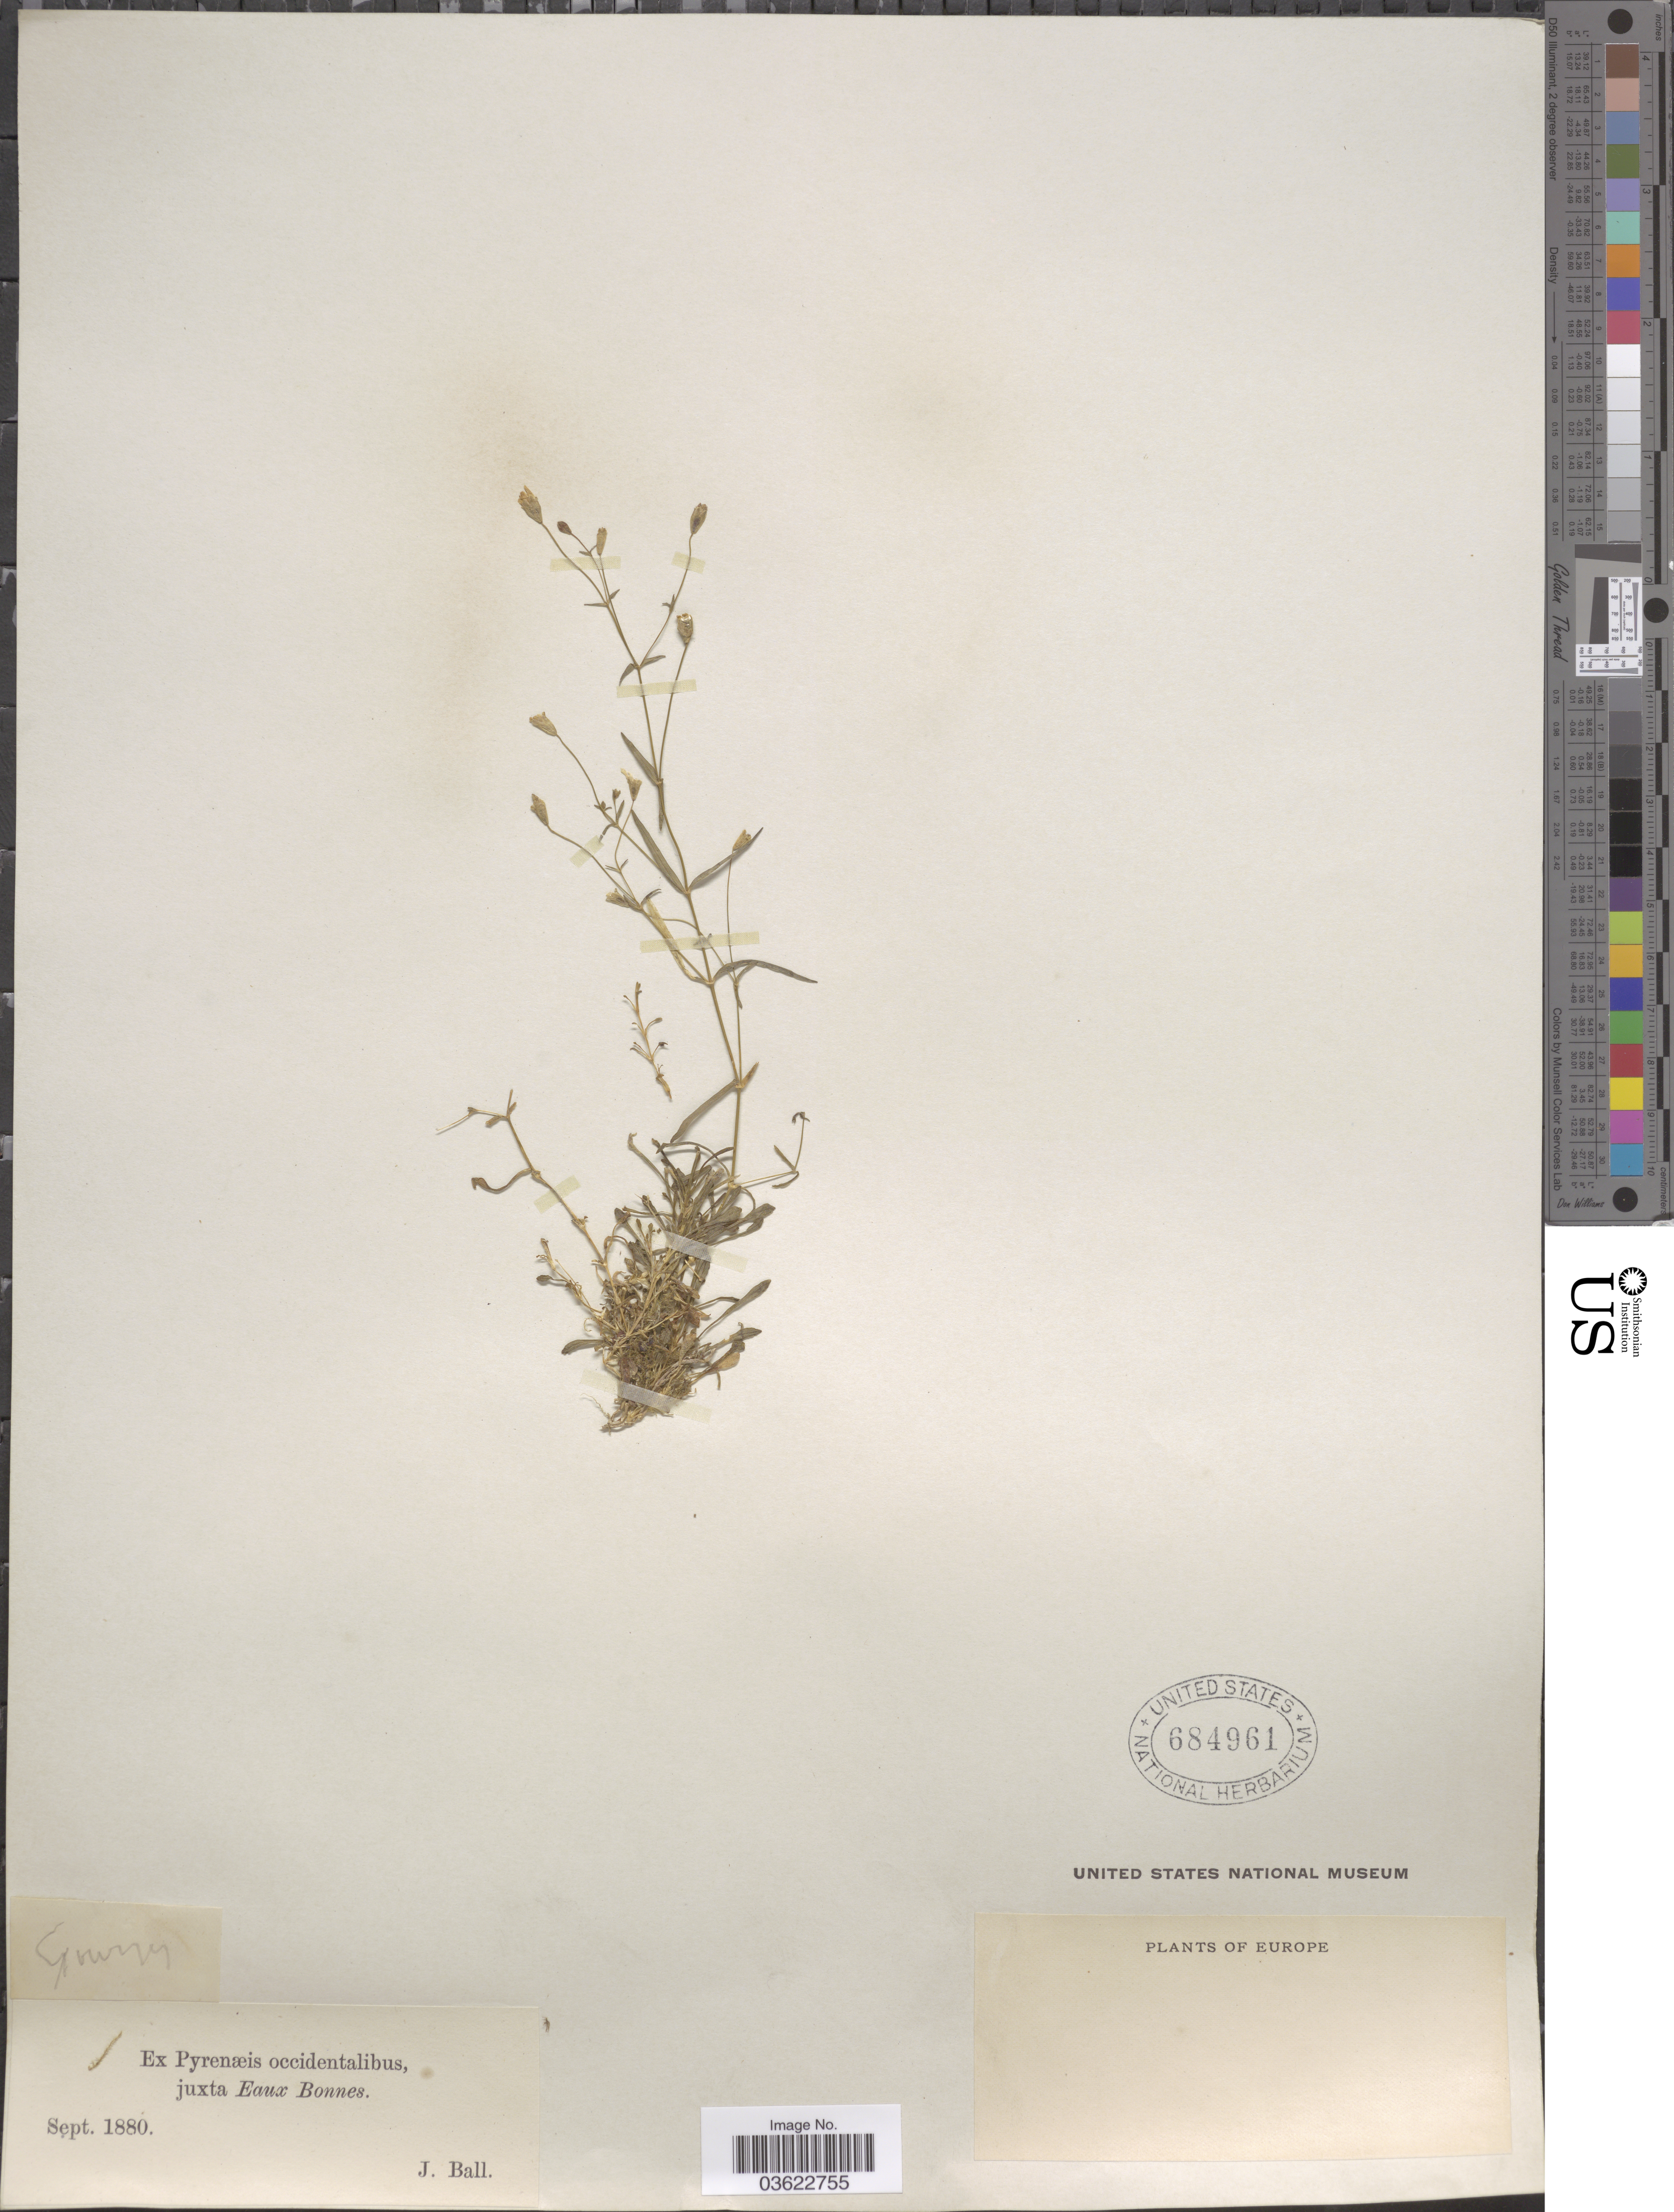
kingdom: Plantae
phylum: Tracheophyta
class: Magnoliopsida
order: Caryophyllales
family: Caryophyllaceae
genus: Arenaria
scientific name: Arenaria sp.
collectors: J. Ball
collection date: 1880-09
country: France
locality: Ex Pyrenæis occidentalibus, juxta Eaux Bonnes. Europe.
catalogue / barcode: US 684961